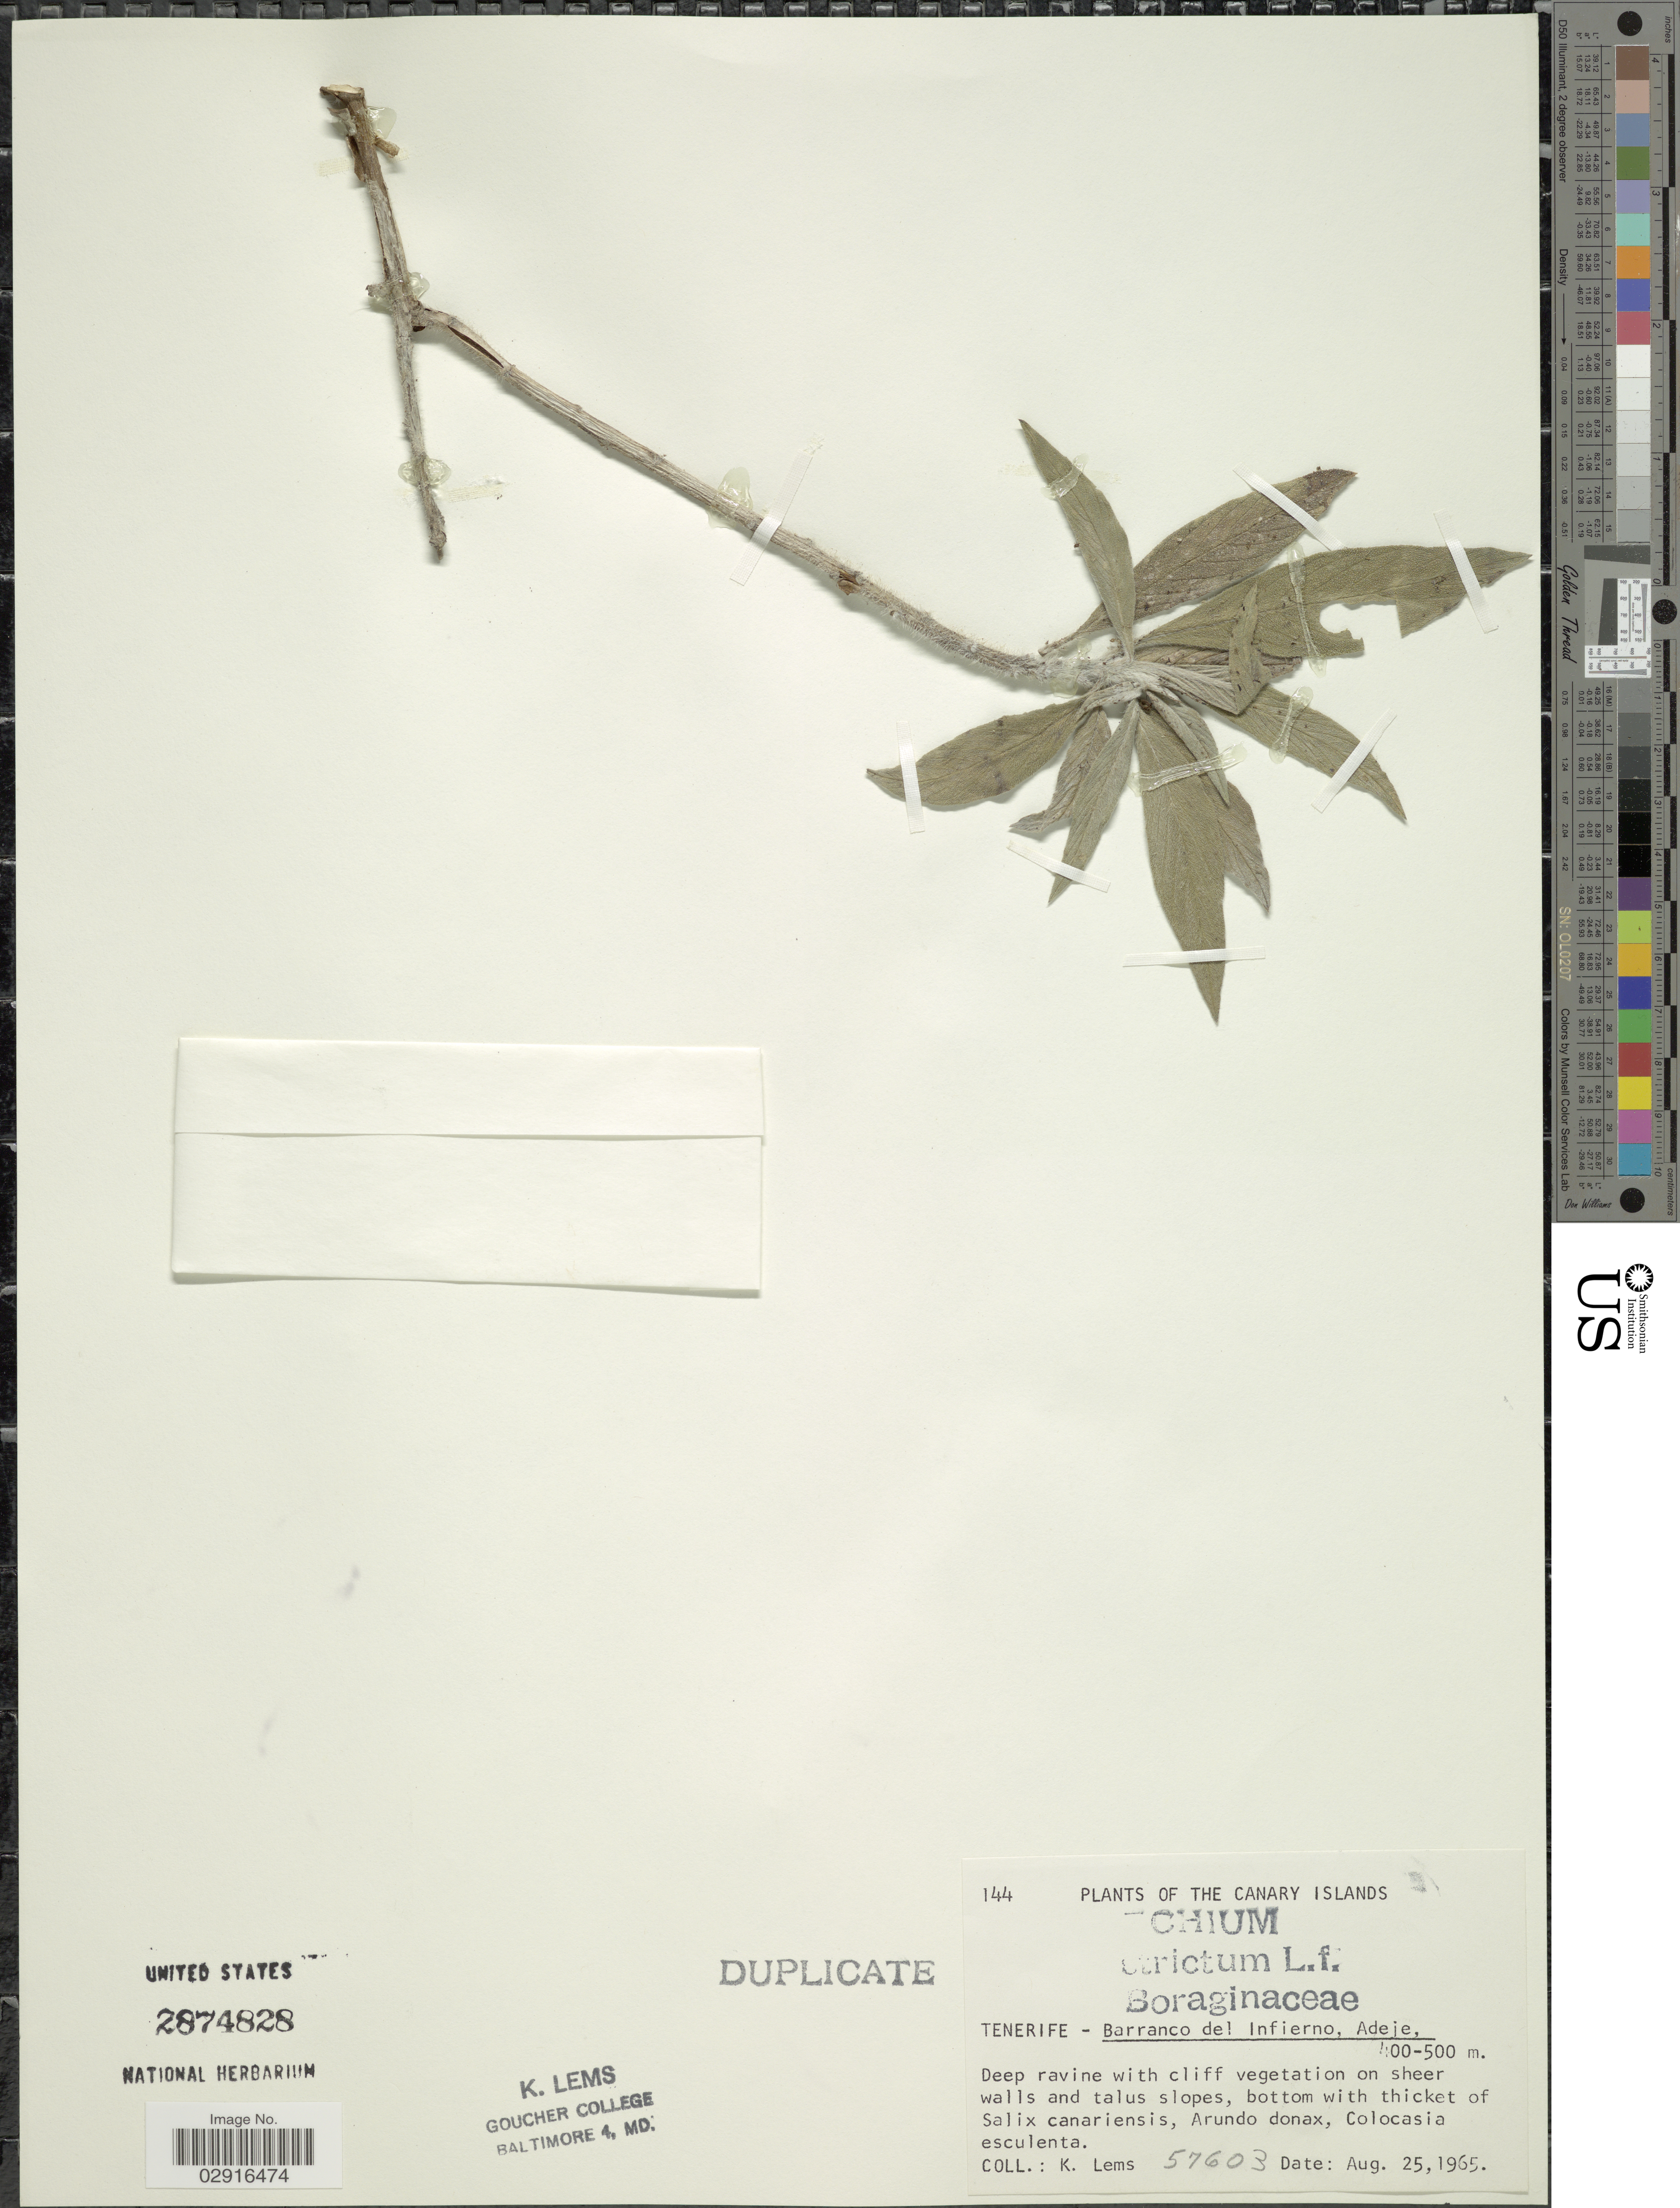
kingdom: Plantae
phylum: Tracheophyta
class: Magnoliopsida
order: Boraginales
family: Boraginaceae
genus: Echium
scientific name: Echium strictum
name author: L. f.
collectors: K. Lems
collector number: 57603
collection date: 1965-08-25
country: Spain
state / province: Canarias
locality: The Canary Islands. Tenerife - Barranco del Infierno, Adeje.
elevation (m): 400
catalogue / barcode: US 2874828